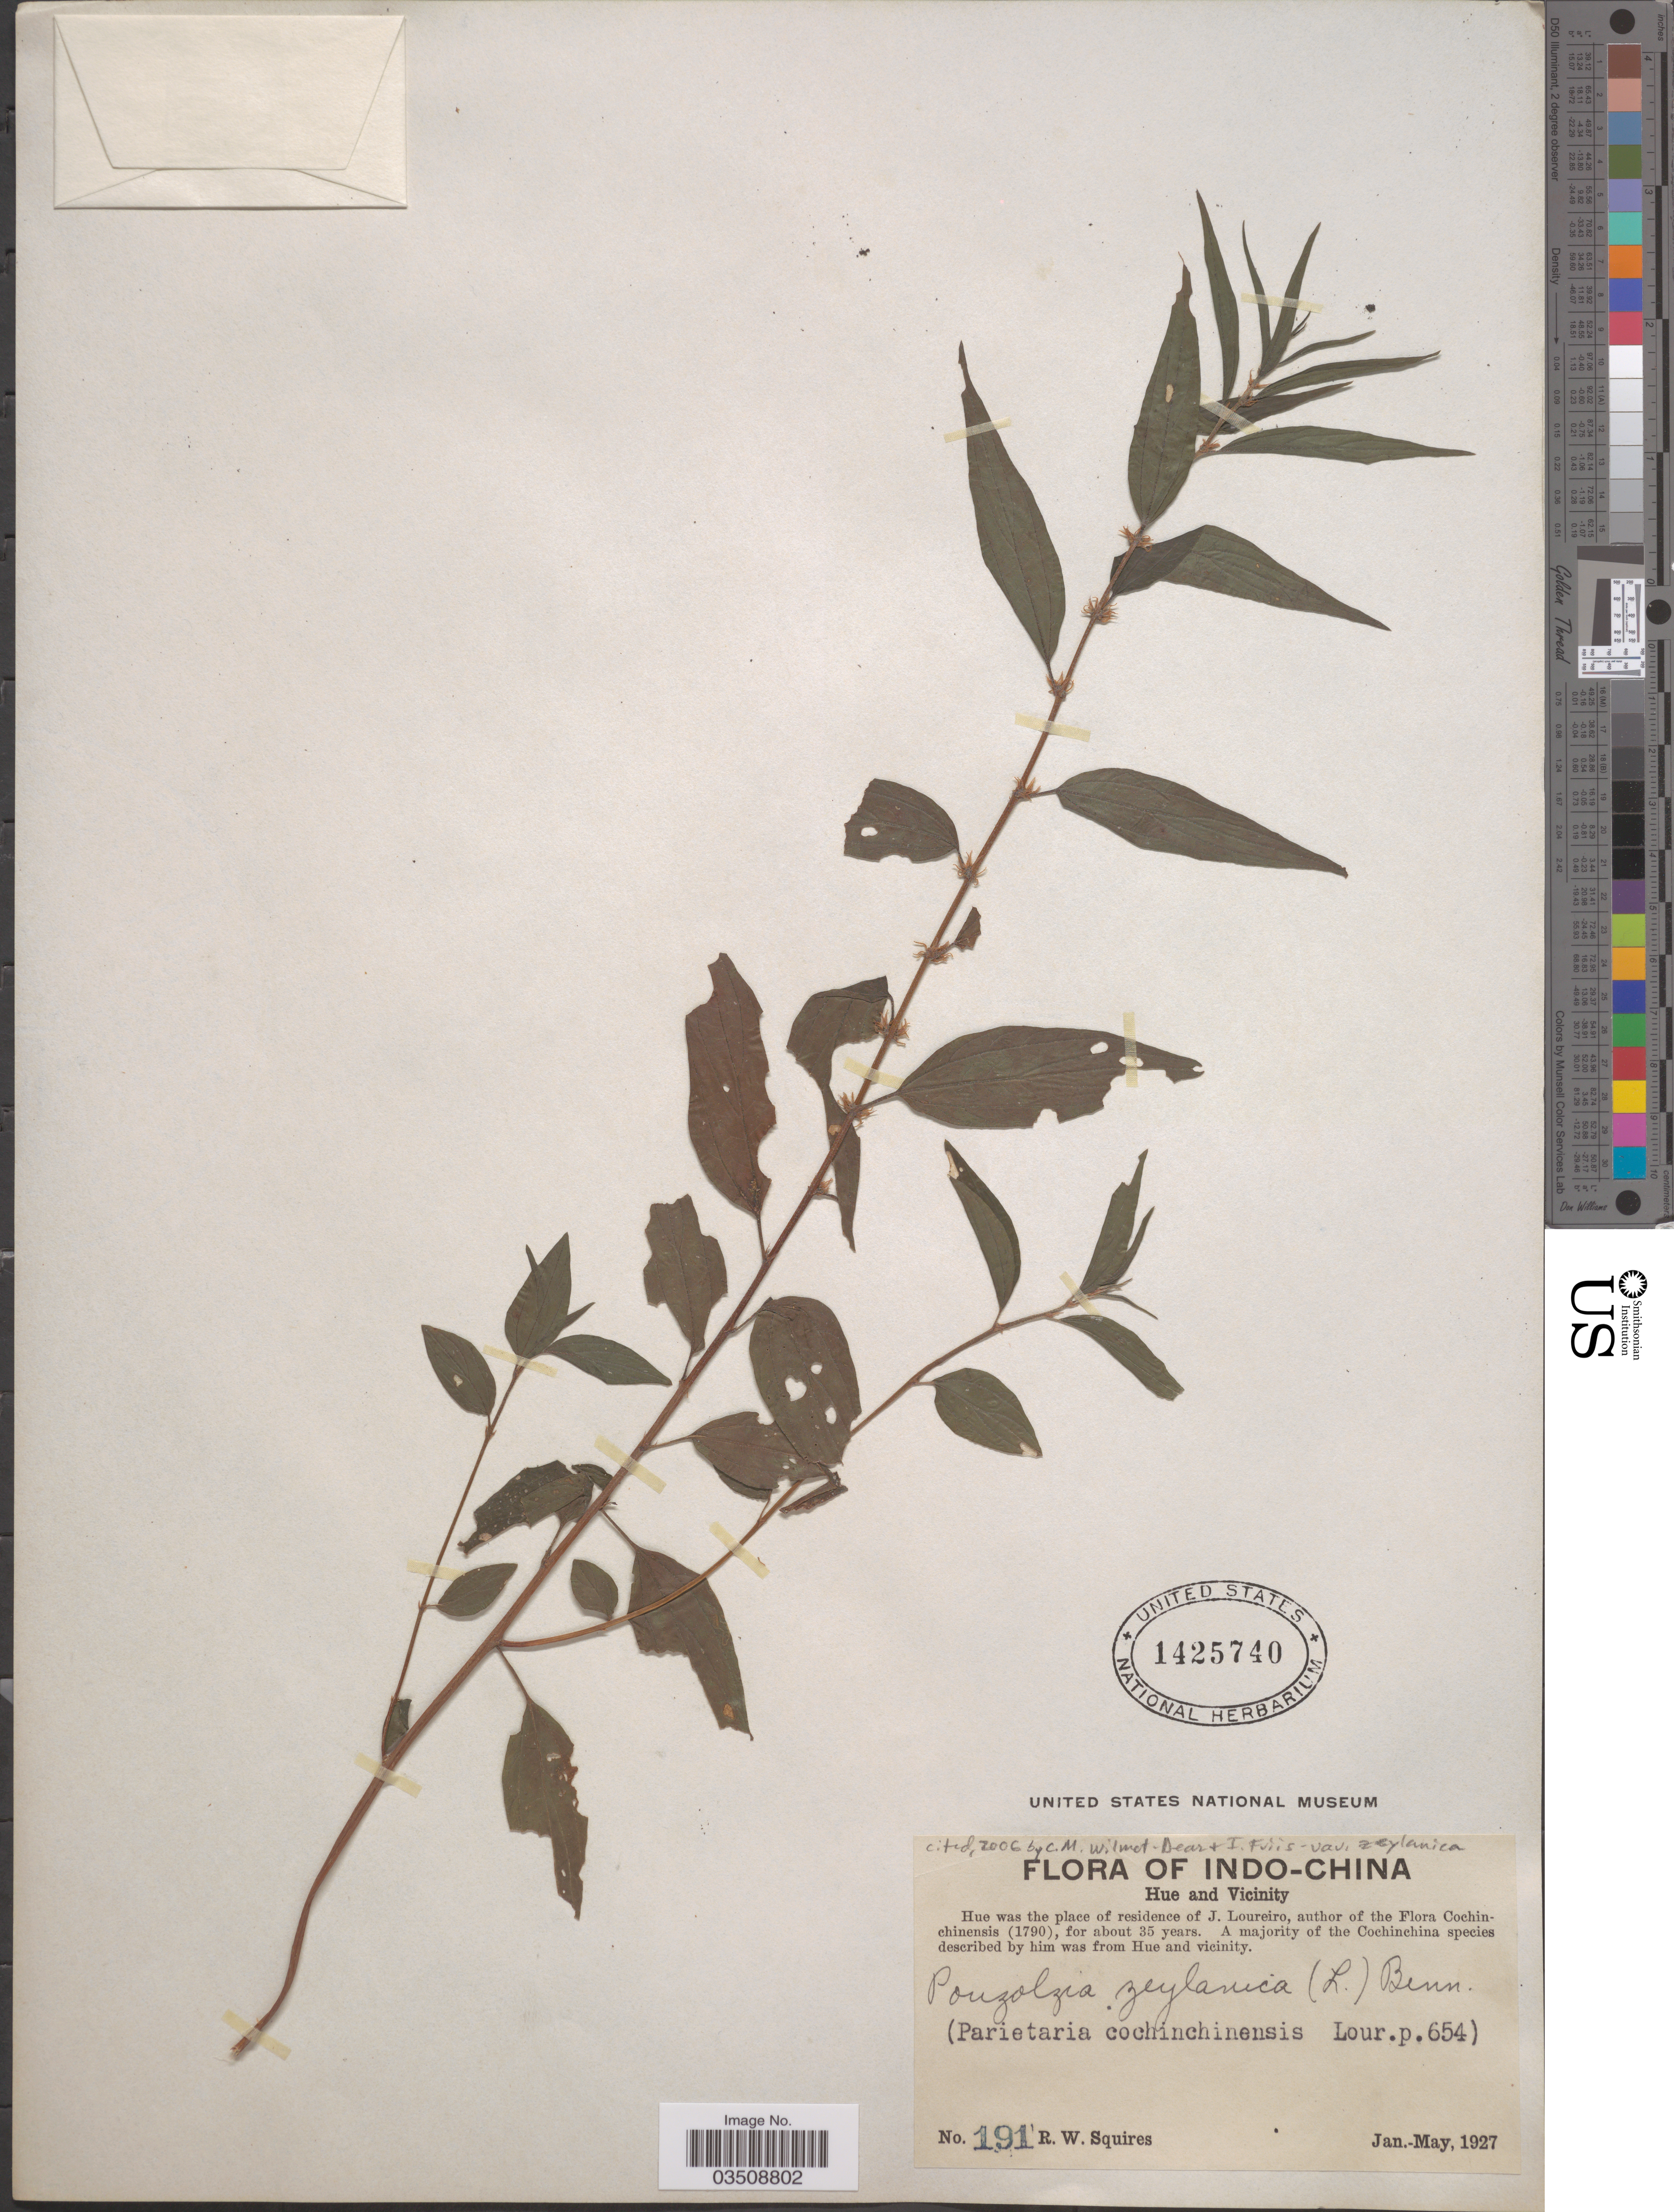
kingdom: Plantae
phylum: Tracheophyta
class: Magnoliopsida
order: Rosales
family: Urticaceae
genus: Pouzolzia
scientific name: Pouzolzia zeylanica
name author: (L.) Benn.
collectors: R. Squires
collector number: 191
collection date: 1927-01/1927-05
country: Vietnam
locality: Indo-China. Hue and Vicinity.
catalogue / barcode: US 1425740